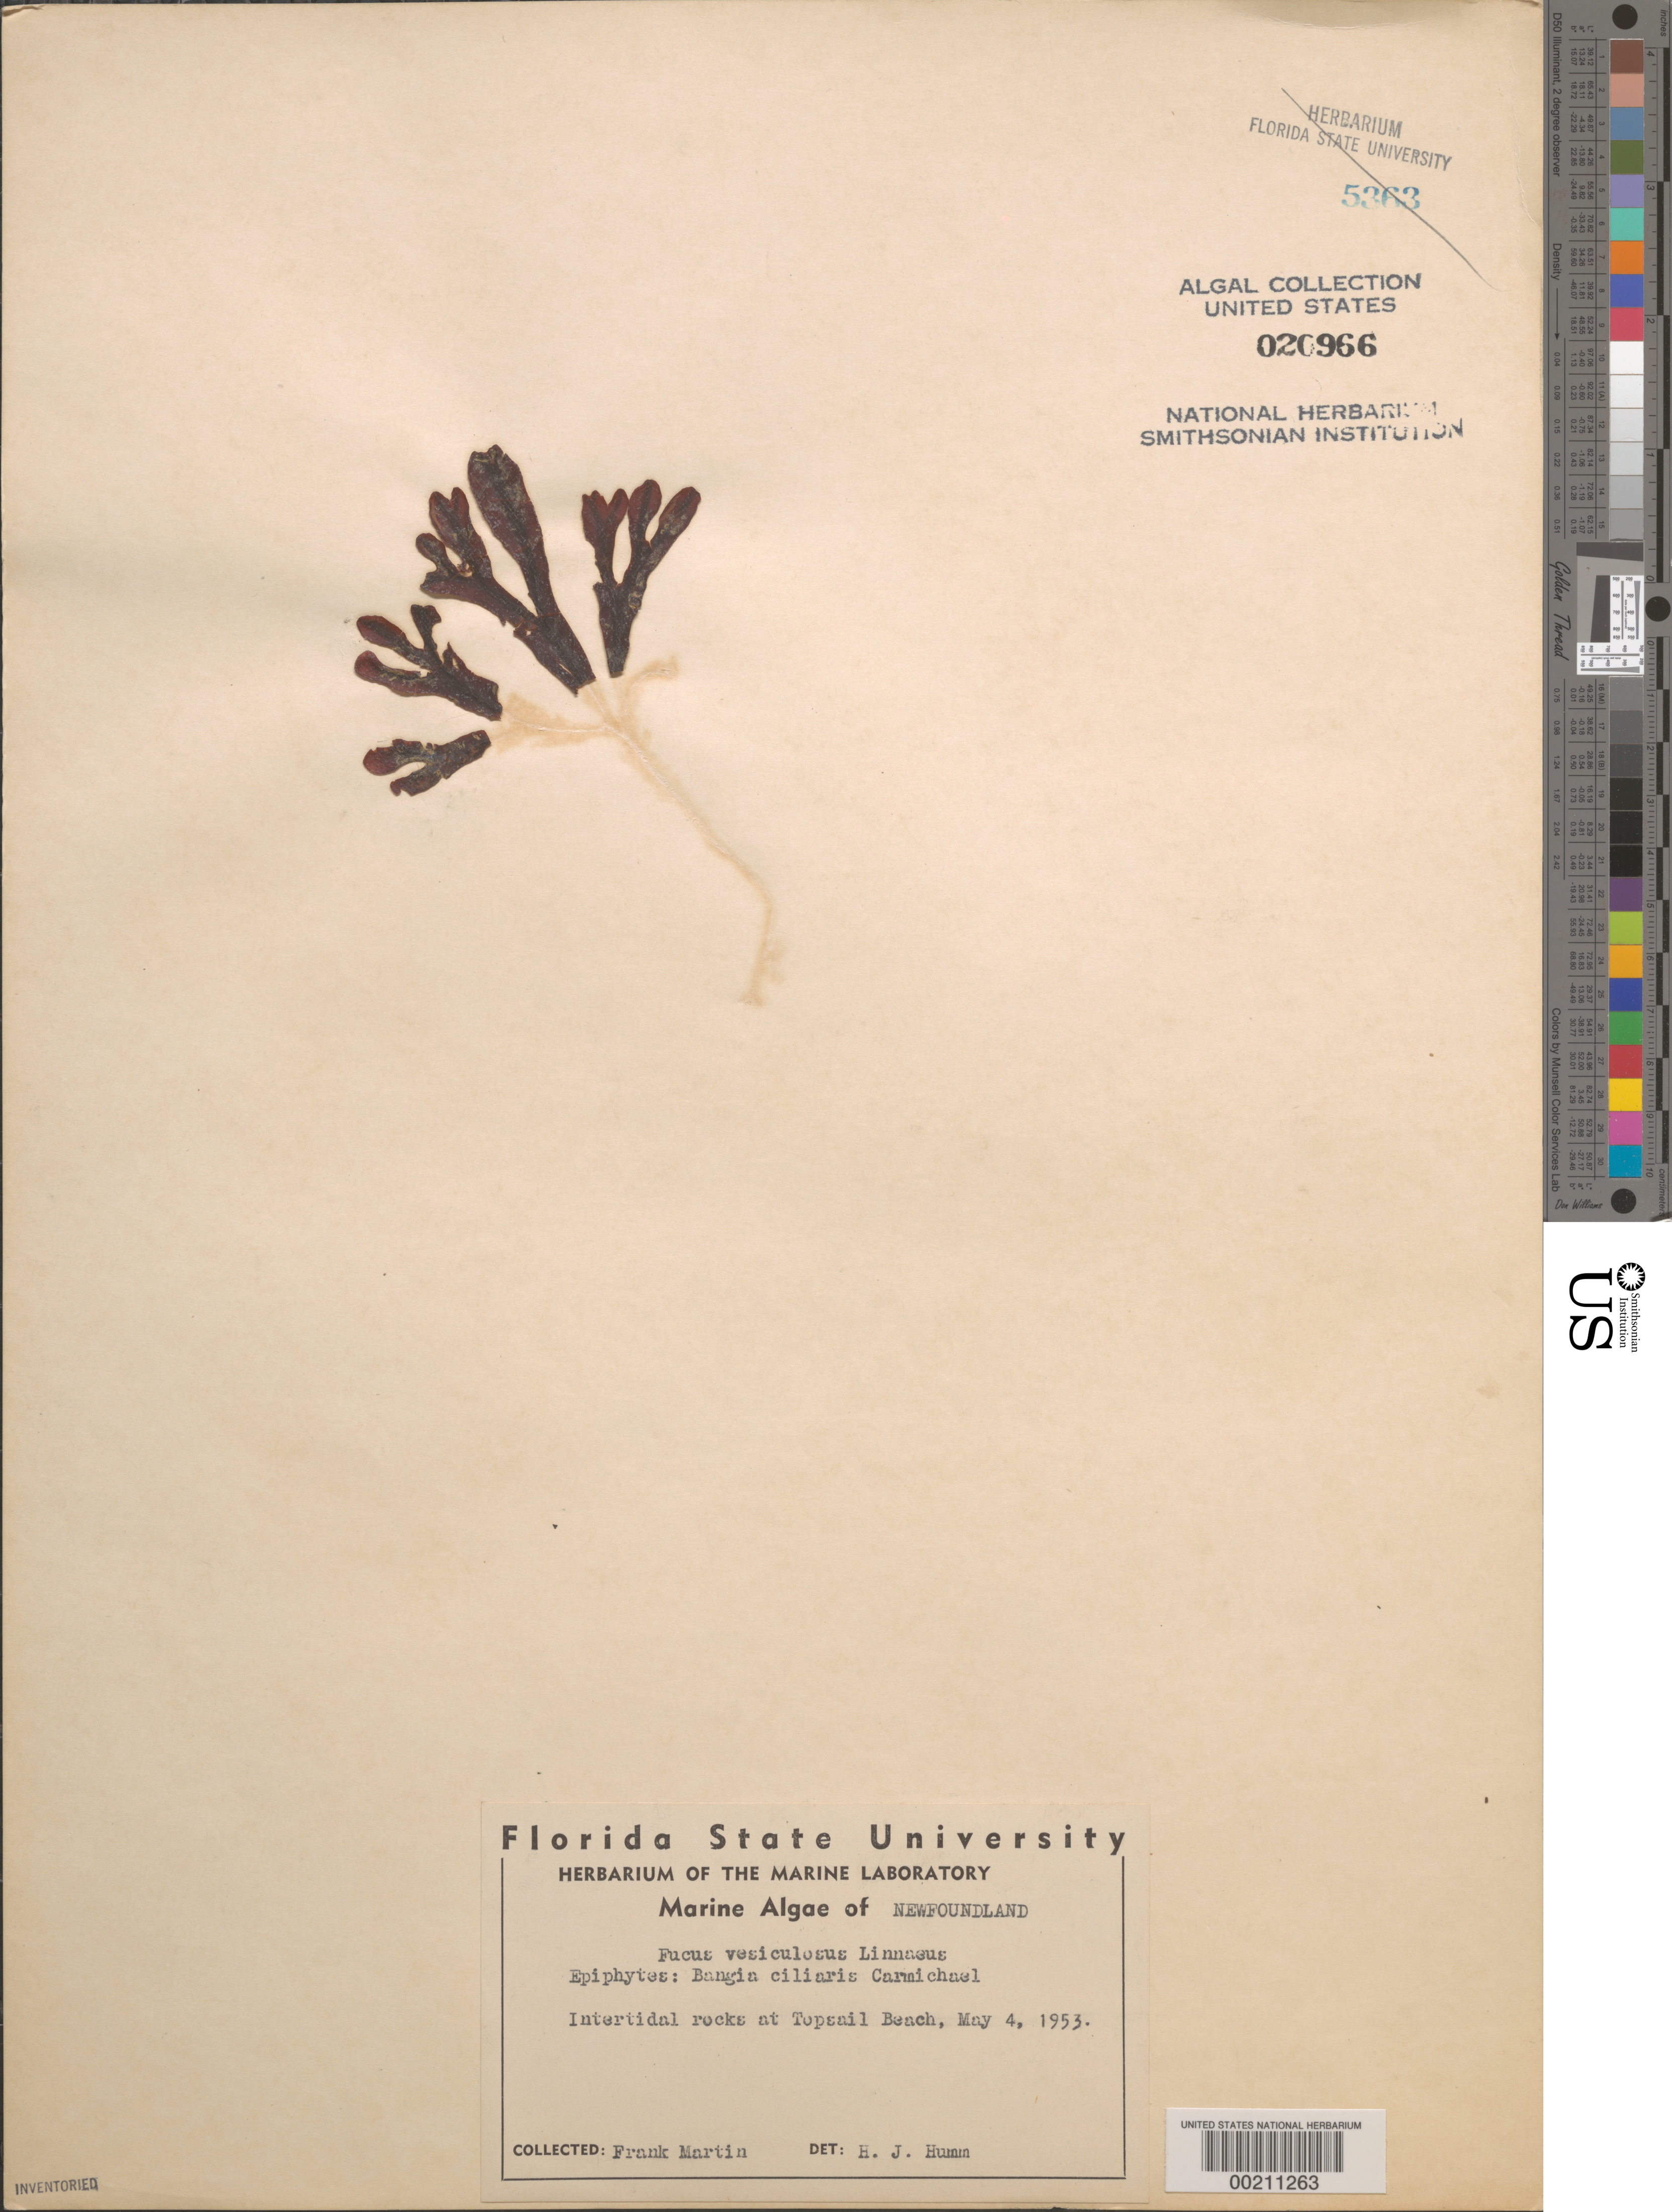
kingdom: Chromista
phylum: Ochrophyta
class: Phaeophyceae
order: Fucales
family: Fucaceae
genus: Fucus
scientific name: Fucus vesiculosus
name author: L.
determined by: Humm, Harold J.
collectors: F. Martin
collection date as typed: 04 May 1953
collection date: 1953-05-04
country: Canada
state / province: Newfoundland and Labrador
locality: Topsail Beach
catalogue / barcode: US 20966